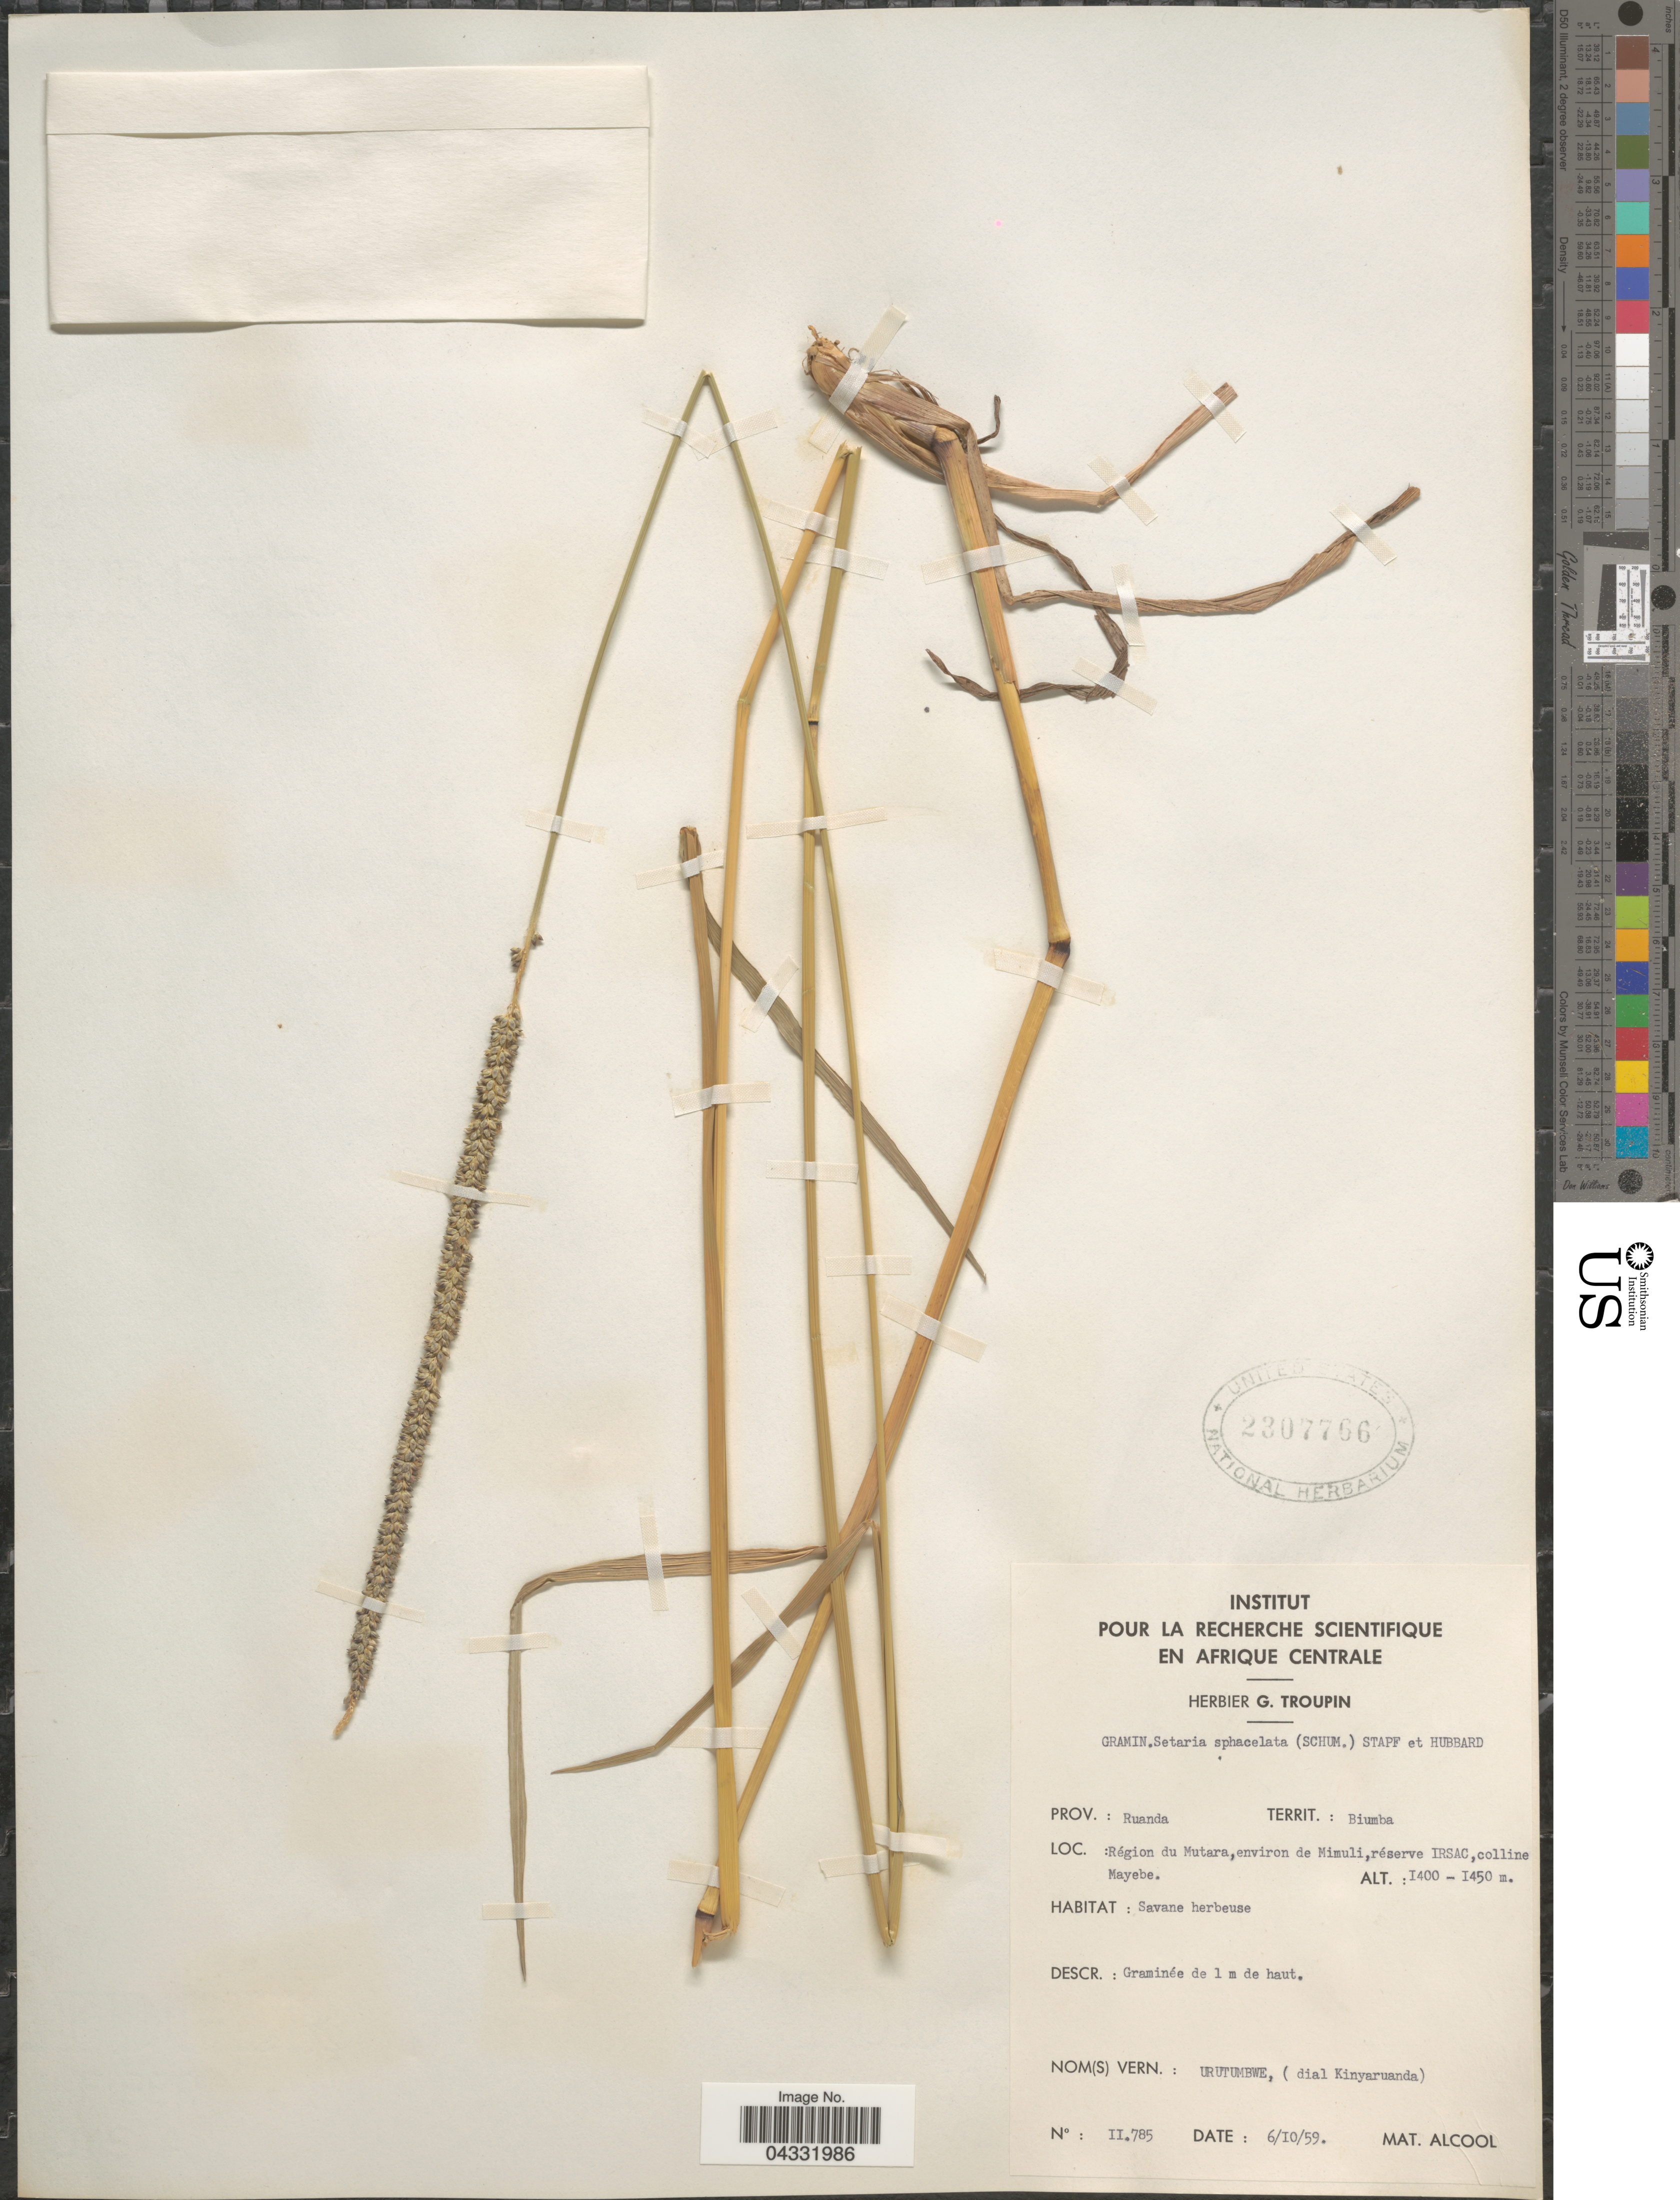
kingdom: Plantae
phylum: Tracheophyta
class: Liliopsida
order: Poales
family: Poaceae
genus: Setaria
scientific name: Setaria sphacelata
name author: (Schumach.) Stapf & Hubb. ex Moss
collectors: ex herb. G. Troupin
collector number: II.785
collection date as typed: Transcribed d/m/y: 6/10/59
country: Rwanda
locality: Prov.: Ruanda. Territ.: Biumba. Région du Mutara, environ de Misuli, réserve IRSAC, colline Mayebe.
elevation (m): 1400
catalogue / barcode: US 2307766